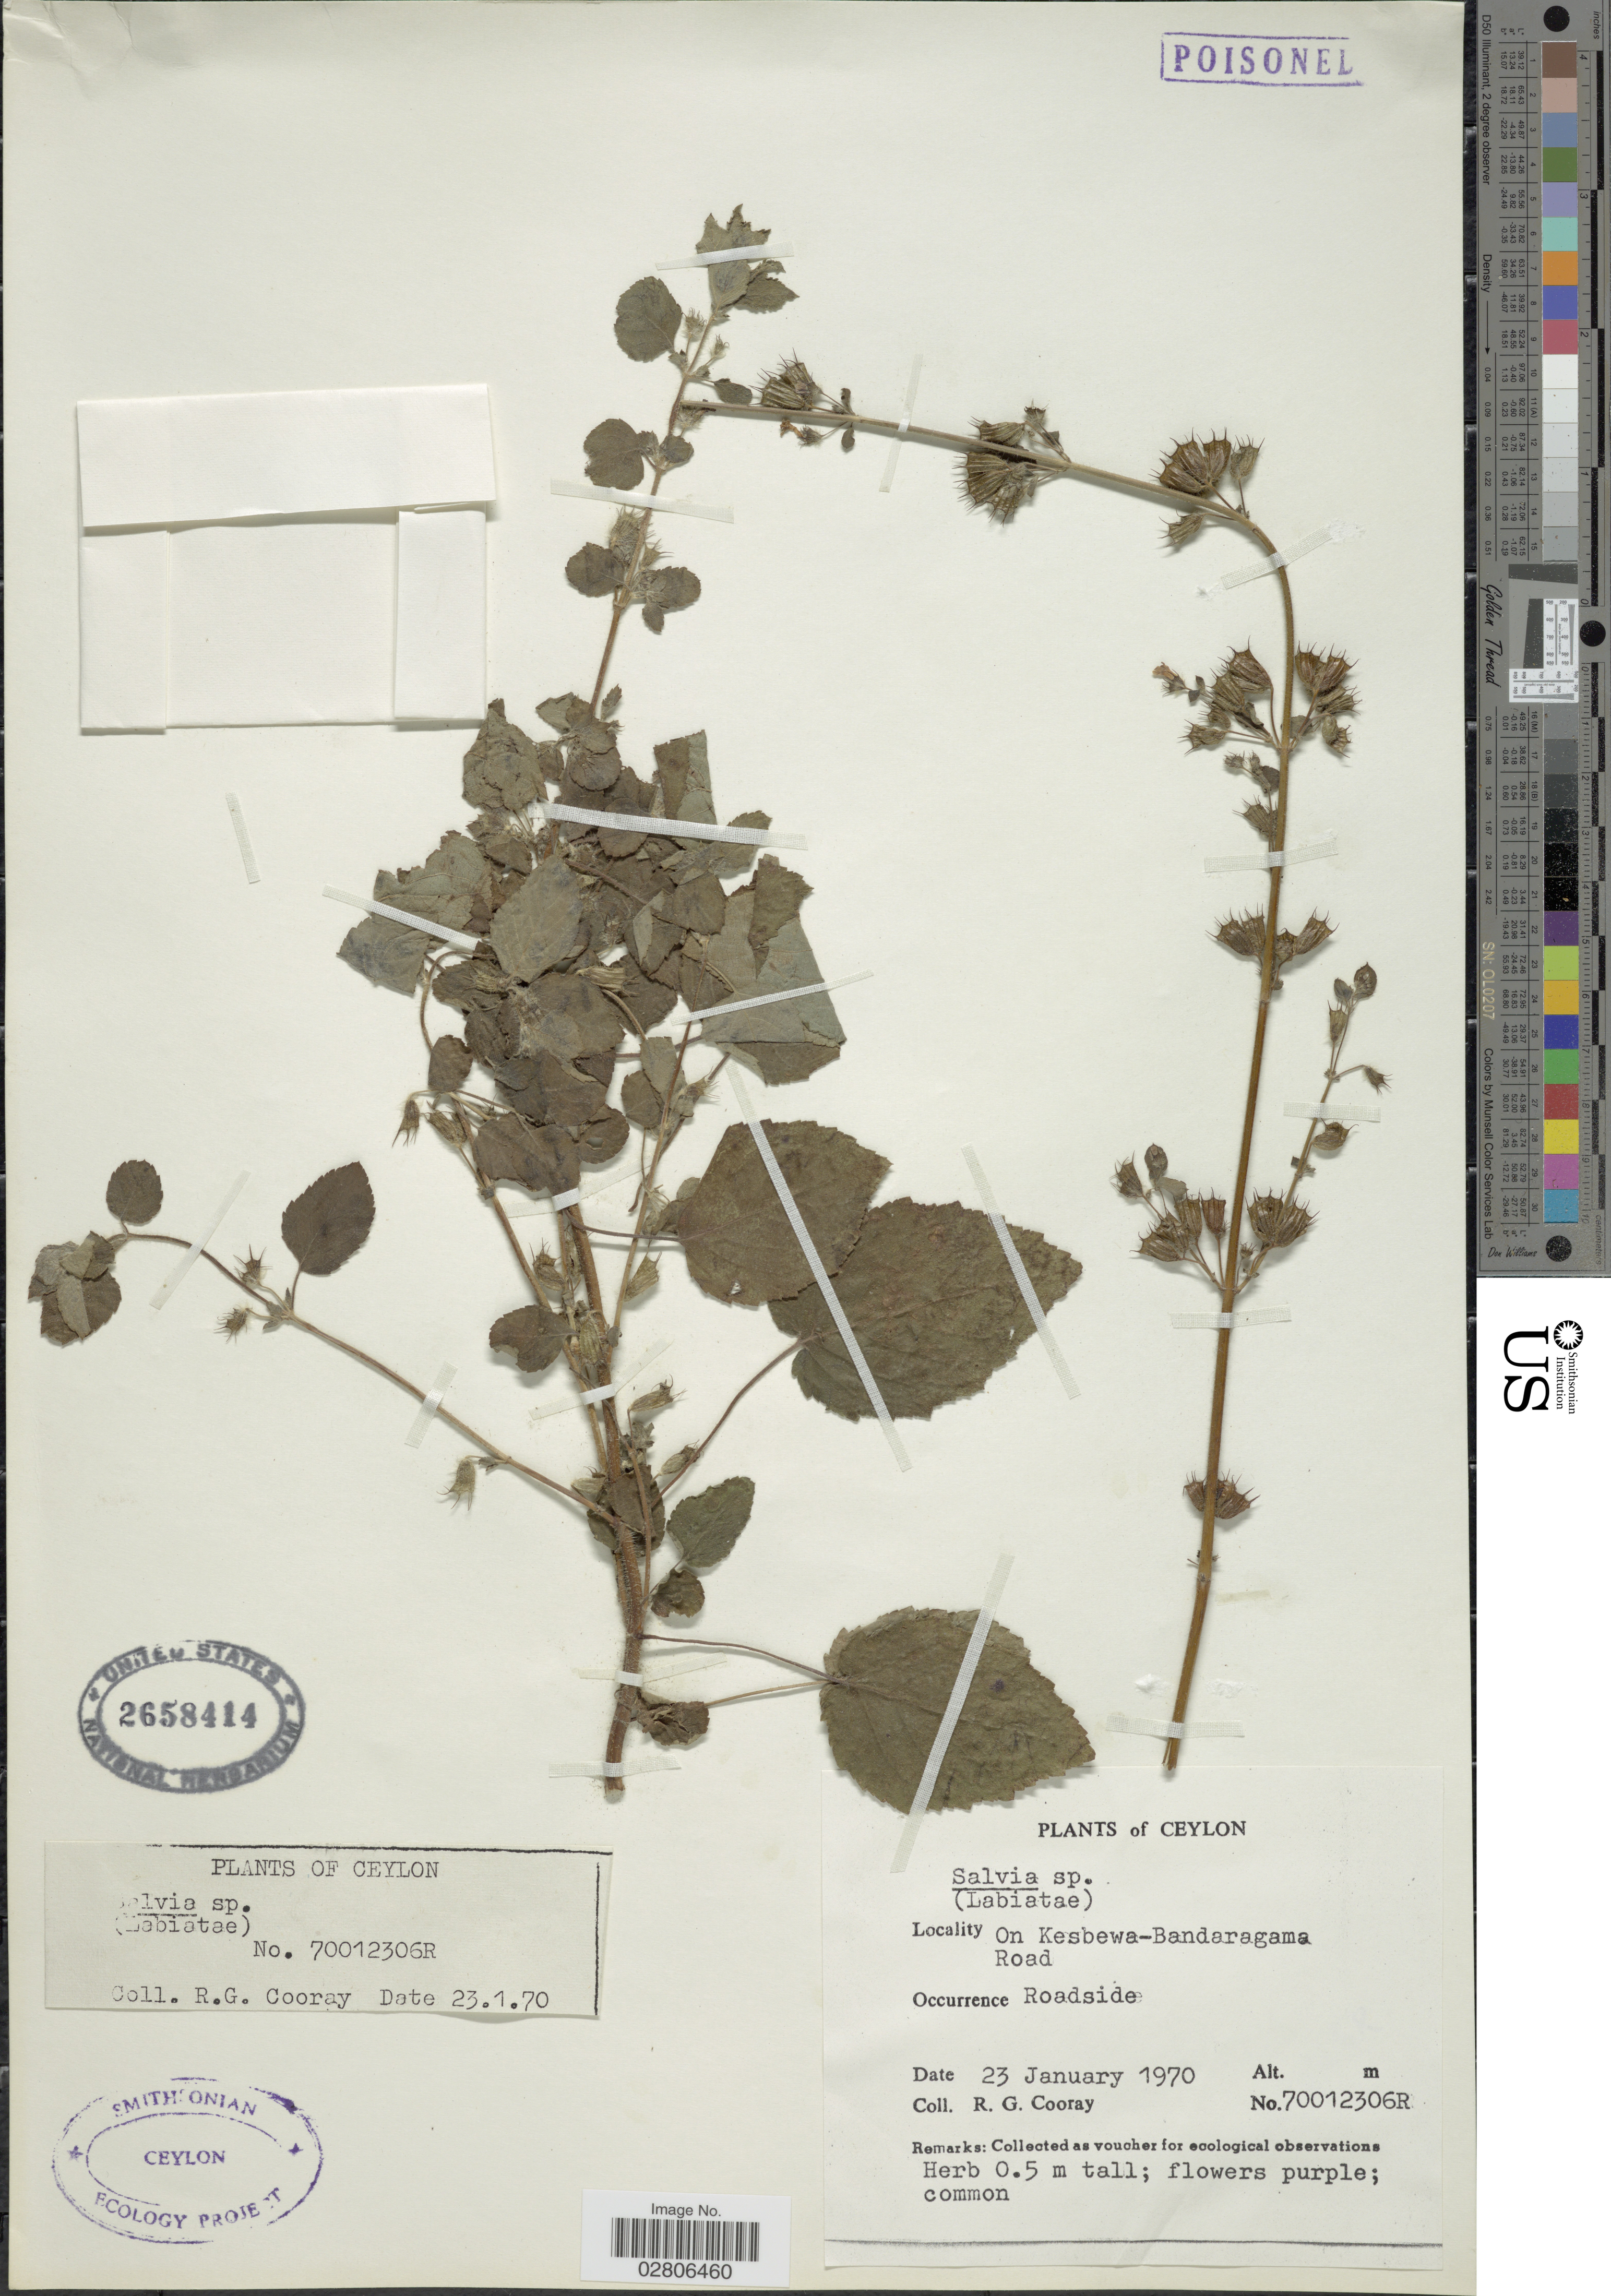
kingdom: Plantae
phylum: Tracheophyta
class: Magnoliopsida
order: Lamiales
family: Lamiaceae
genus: Salvia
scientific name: Salvia sp.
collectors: R. Cooray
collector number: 70012306R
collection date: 1970-01-23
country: Sri Lanka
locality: Ceylon. On Kesbewa-Bandaragama Road.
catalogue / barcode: US 2658414